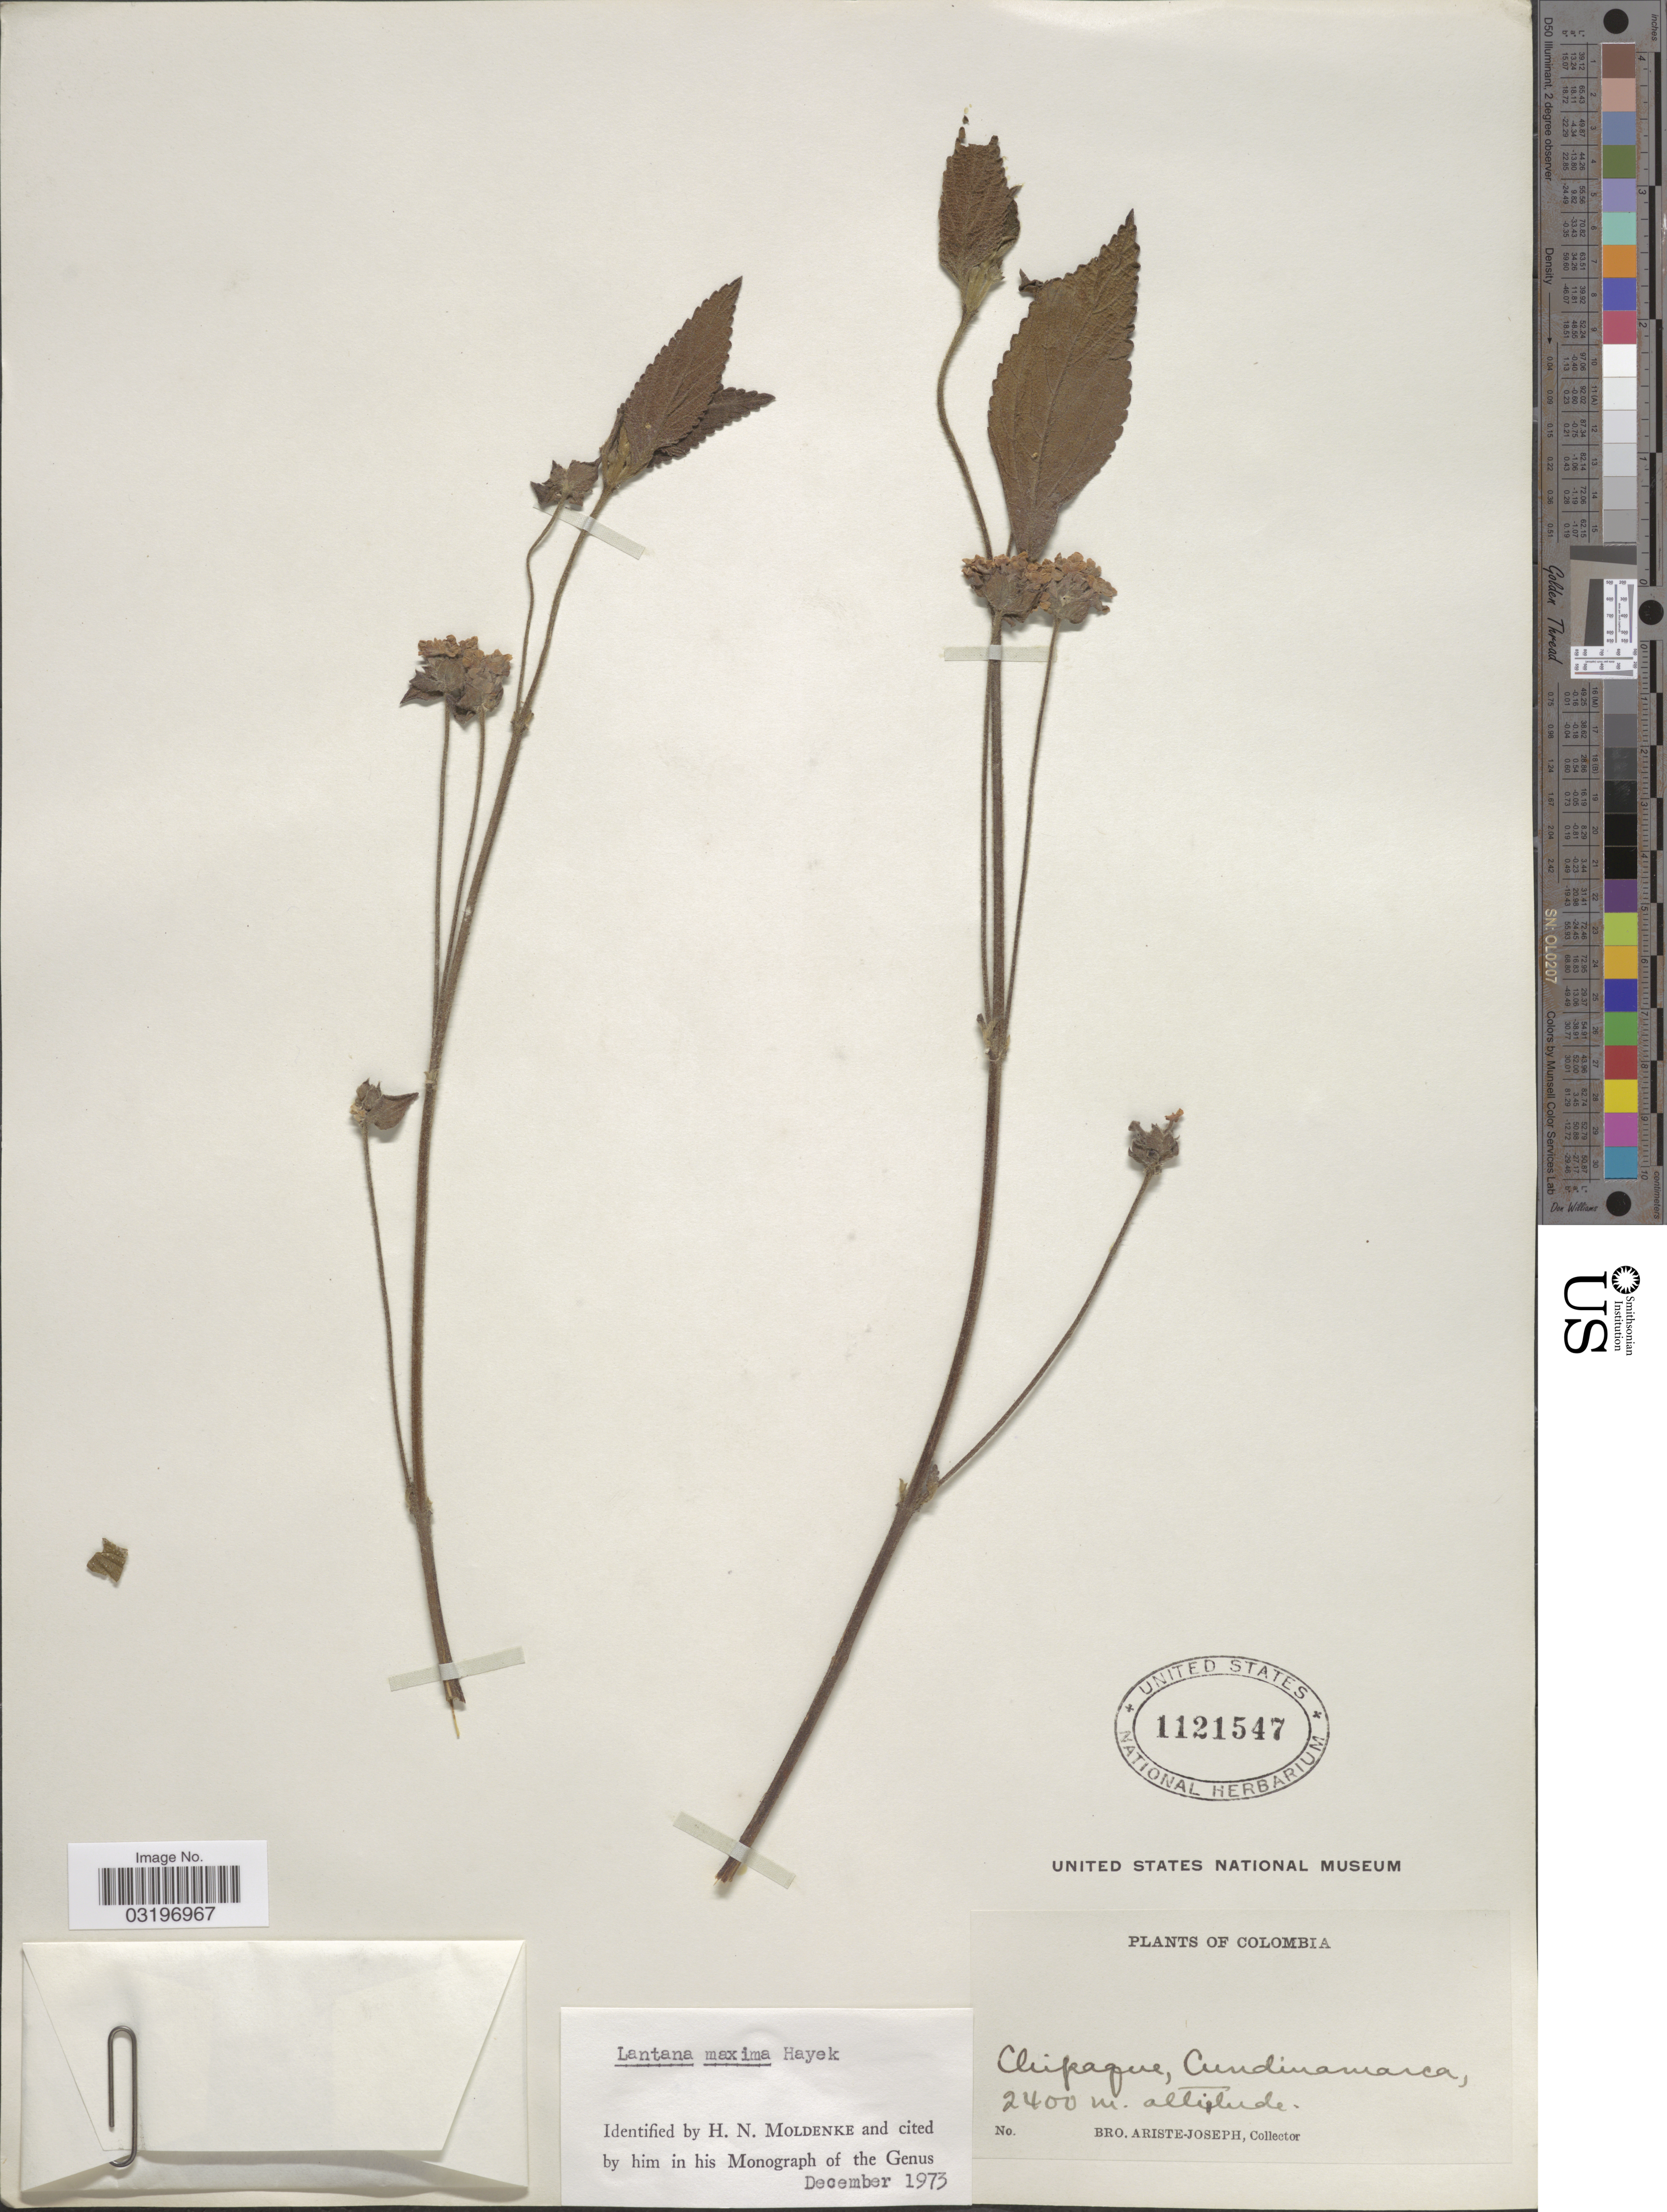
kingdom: Plantae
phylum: Tracheophyta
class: Magnoliopsida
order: Lamiales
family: Verbenaceae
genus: Lantana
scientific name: Lantana maxima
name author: Hayek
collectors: Bro. Ariste-Joseph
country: Colombia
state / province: Cundinamarca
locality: Chipaque.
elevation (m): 2400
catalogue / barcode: US 1121547